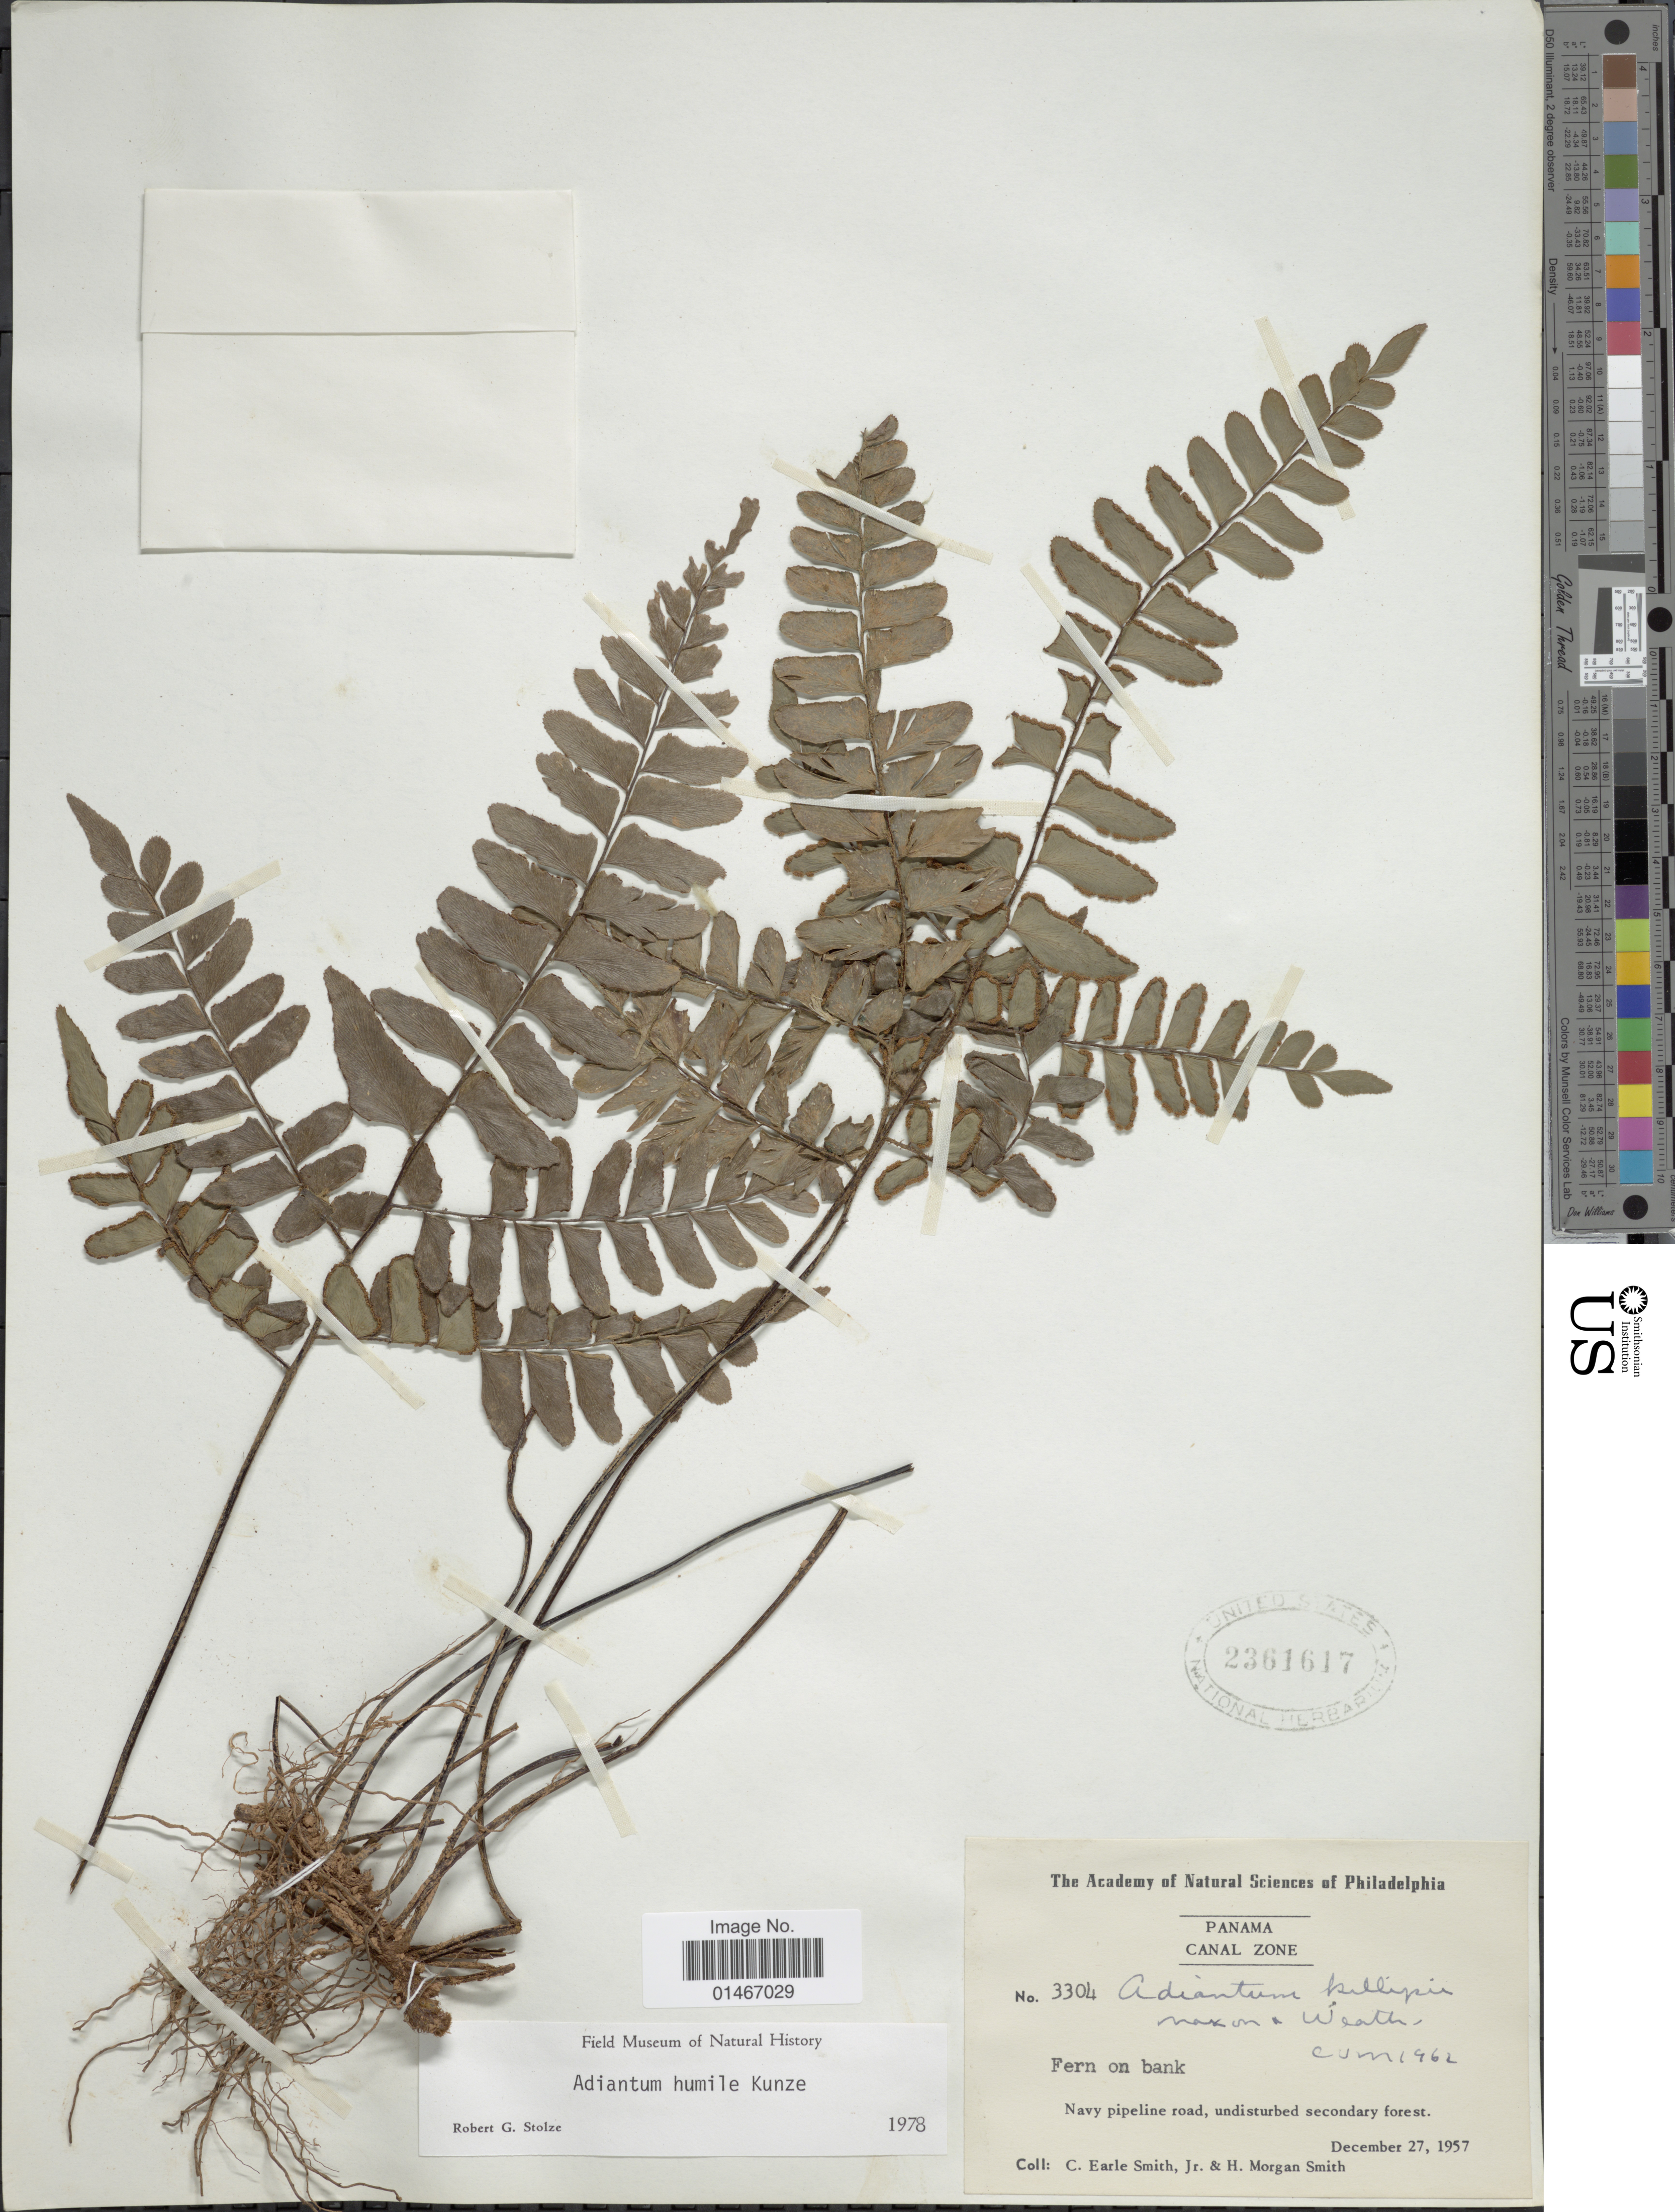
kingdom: Plantae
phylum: Tracheophyta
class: Polypodiopsida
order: Polypodiales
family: Pteridaceae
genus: Adiantum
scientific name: Adiantum killipii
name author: Maxon & Weath.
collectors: C. E. Smith Jr., J. Smith & H. M. Smith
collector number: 3304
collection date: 1957-12-27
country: Panama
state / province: Colón / Panamá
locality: Canal Zone. Navy pipeline road.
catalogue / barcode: US 2361617